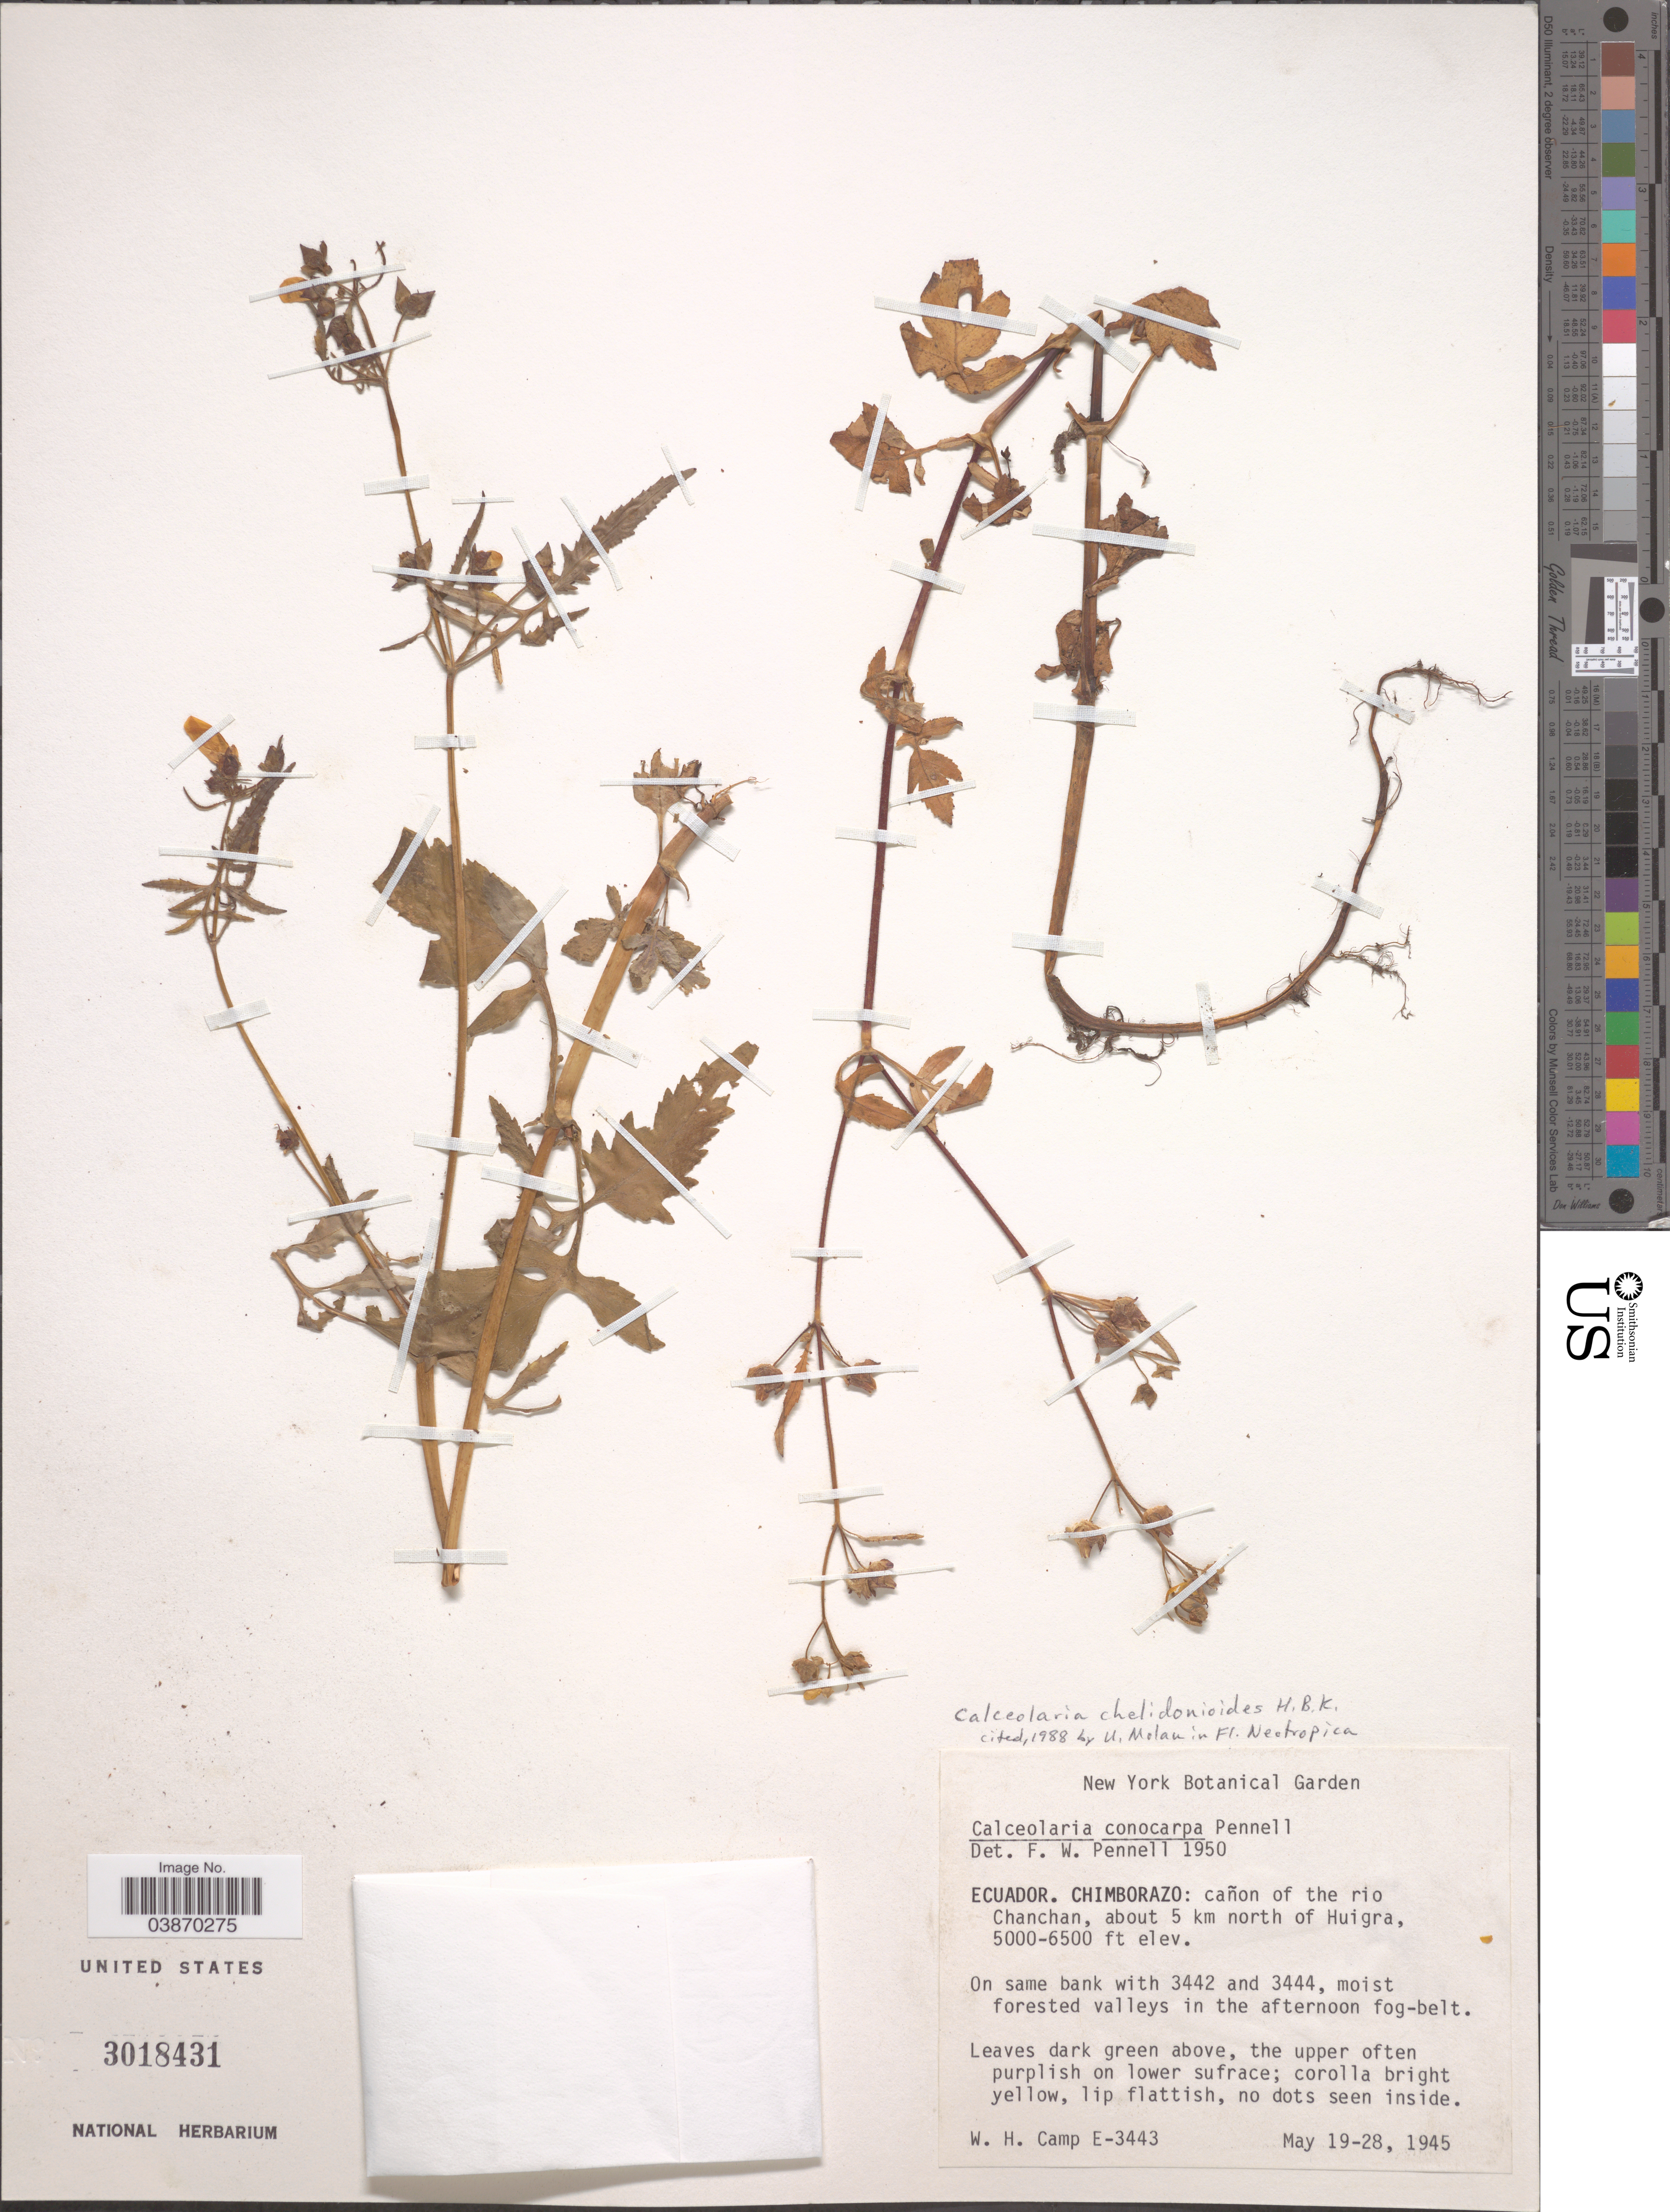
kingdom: Plantae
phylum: Tracheophyta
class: Magnoliopsida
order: Lamiales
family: Calceolariaceae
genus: Calceolaria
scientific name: Calceolaria chelidonioides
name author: Kunth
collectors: W. H. Camp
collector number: E-3443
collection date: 1945-05-19/1945-05-28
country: Ecuador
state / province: Chimborazo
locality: Cañon of the rio Chanchan, about 5 km north of Huigra.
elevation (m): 1524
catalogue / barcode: US 3018431